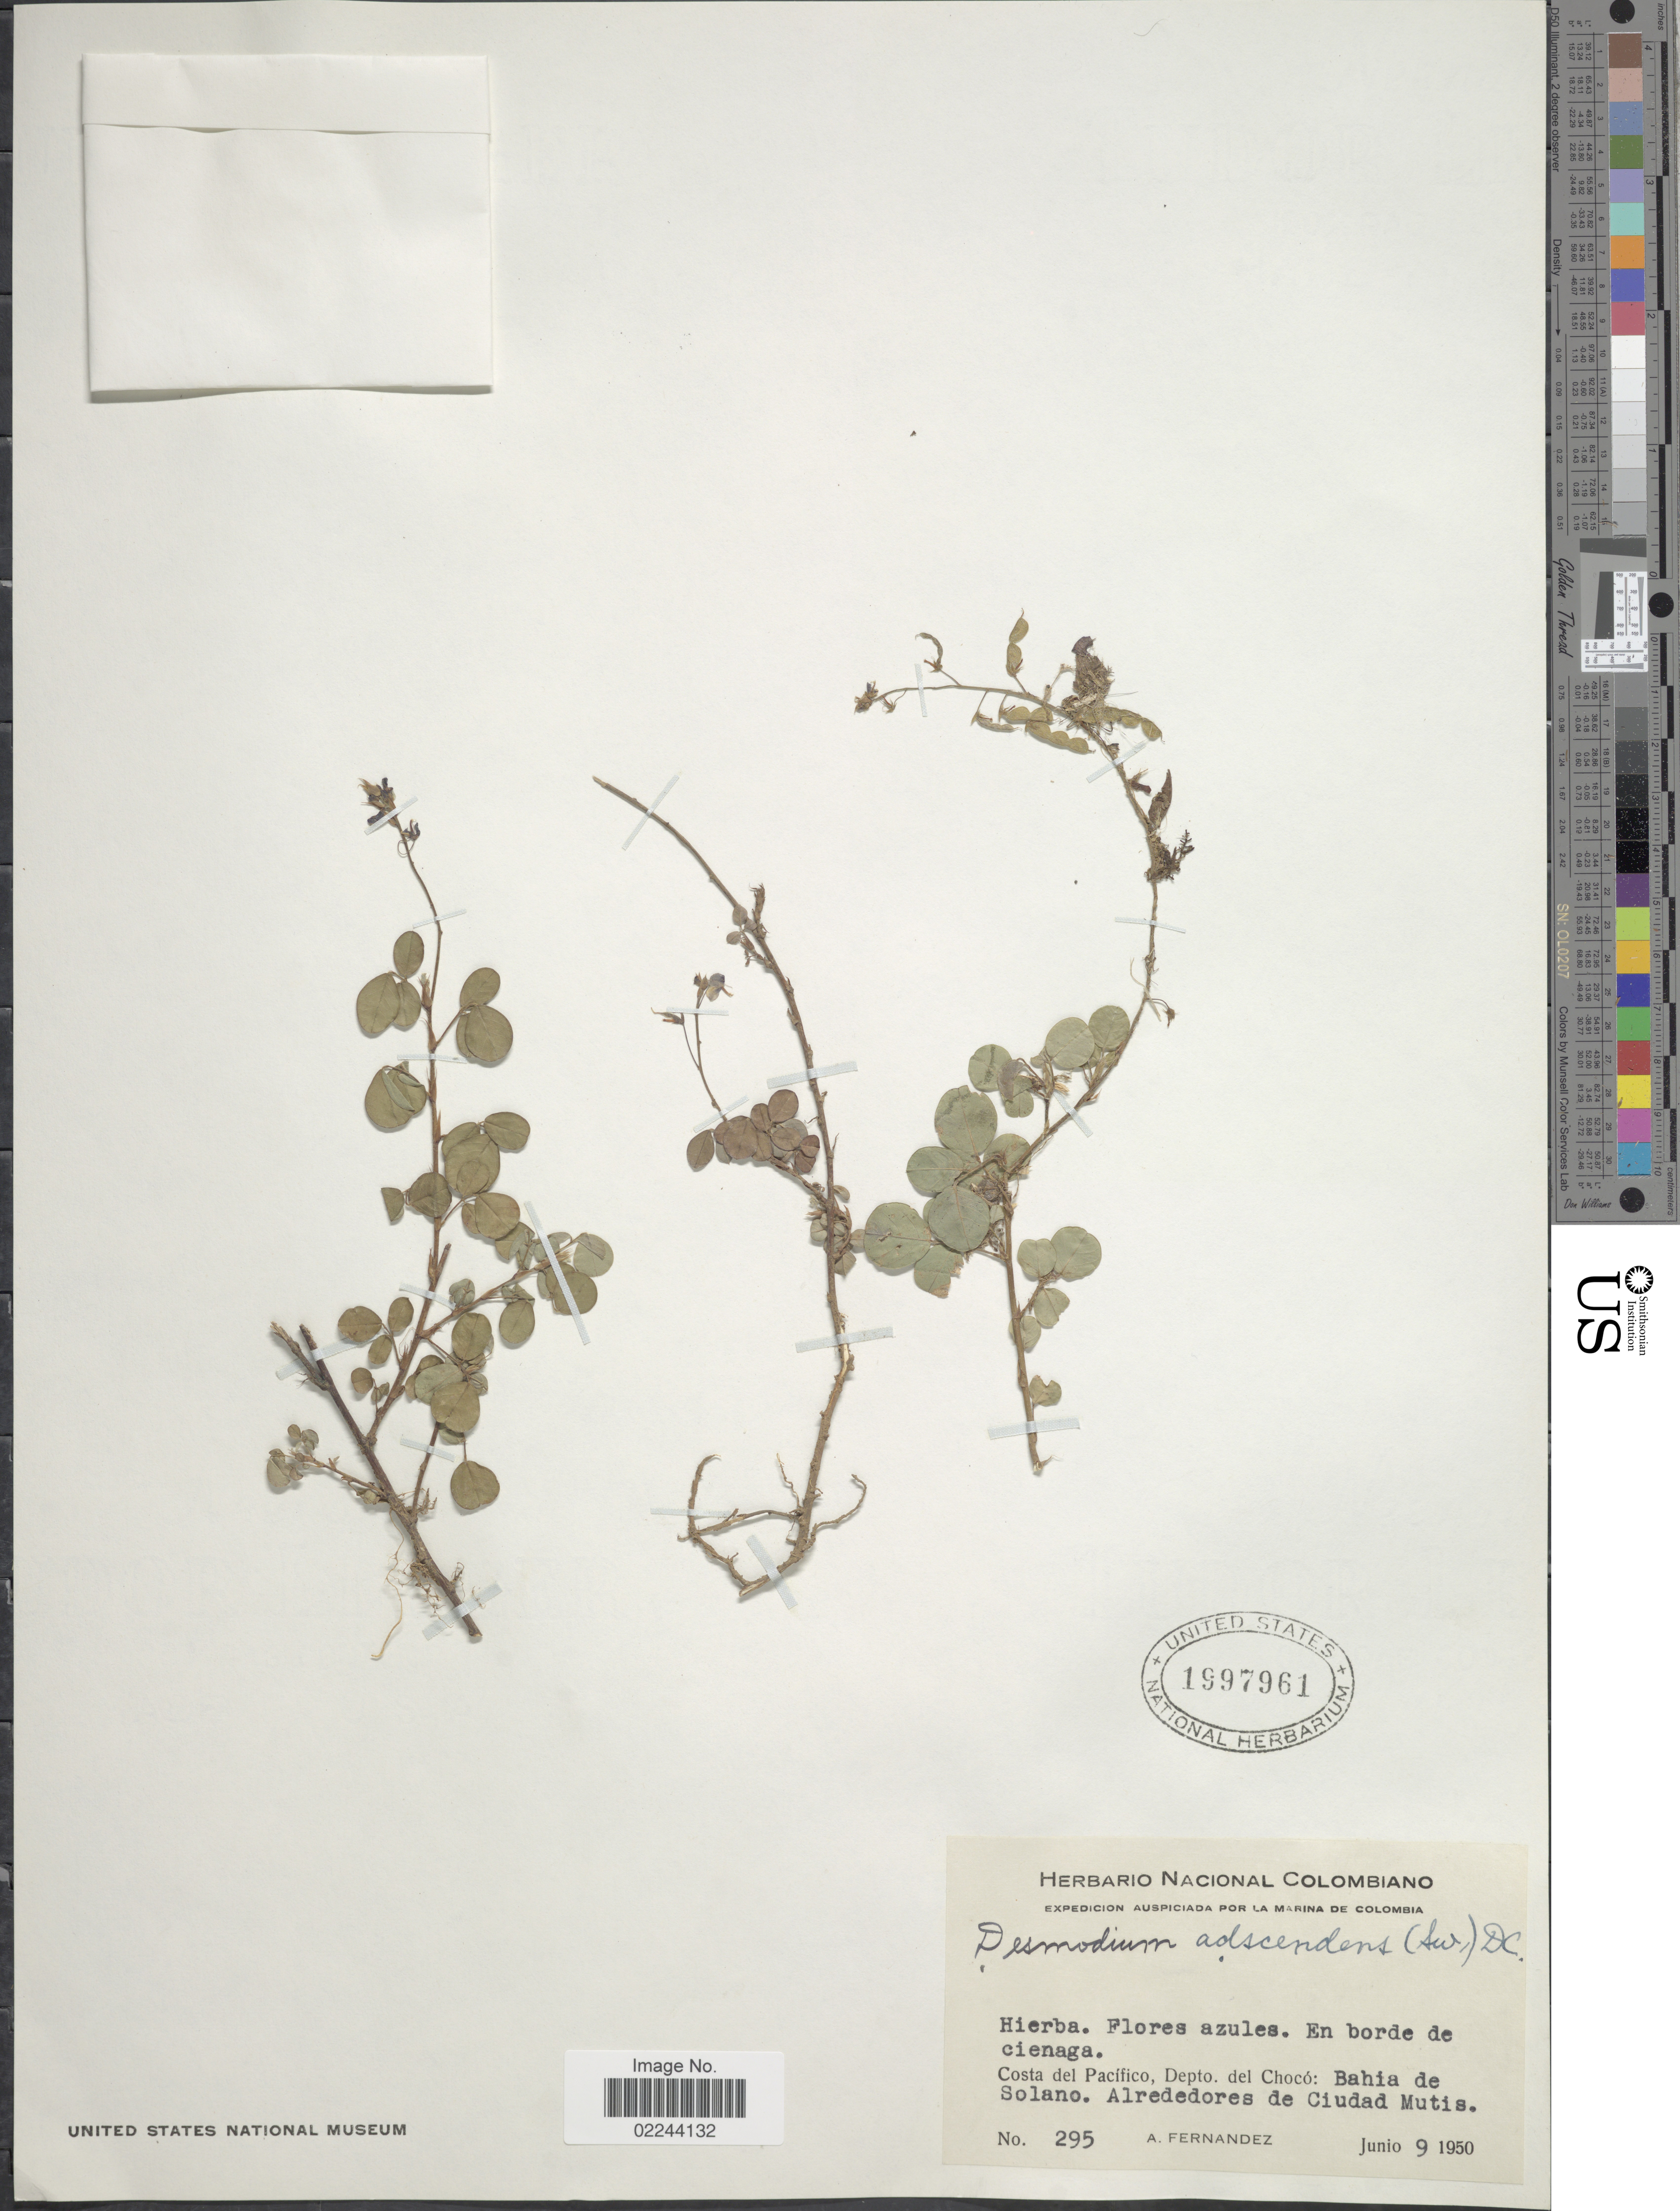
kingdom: Plantae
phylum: Tracheophyta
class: Magnoliopsida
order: Fabales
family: Fabaceae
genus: Grona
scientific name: Grona adscendens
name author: (Sw.) H. Ohashi & K. Ohashi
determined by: Strong, Mark T., (BOT), Smithsonian Institution - National Museum of Natural History (UNITED STATES)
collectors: A. Fernandez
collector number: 295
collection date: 1950-06-09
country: Colombia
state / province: Chocó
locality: En borde de cienaga, Costa del Pacífico, Depto. del Chocó: Bahia de Solano. Alrededores de Ciudad Mutis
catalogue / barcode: US 1997961